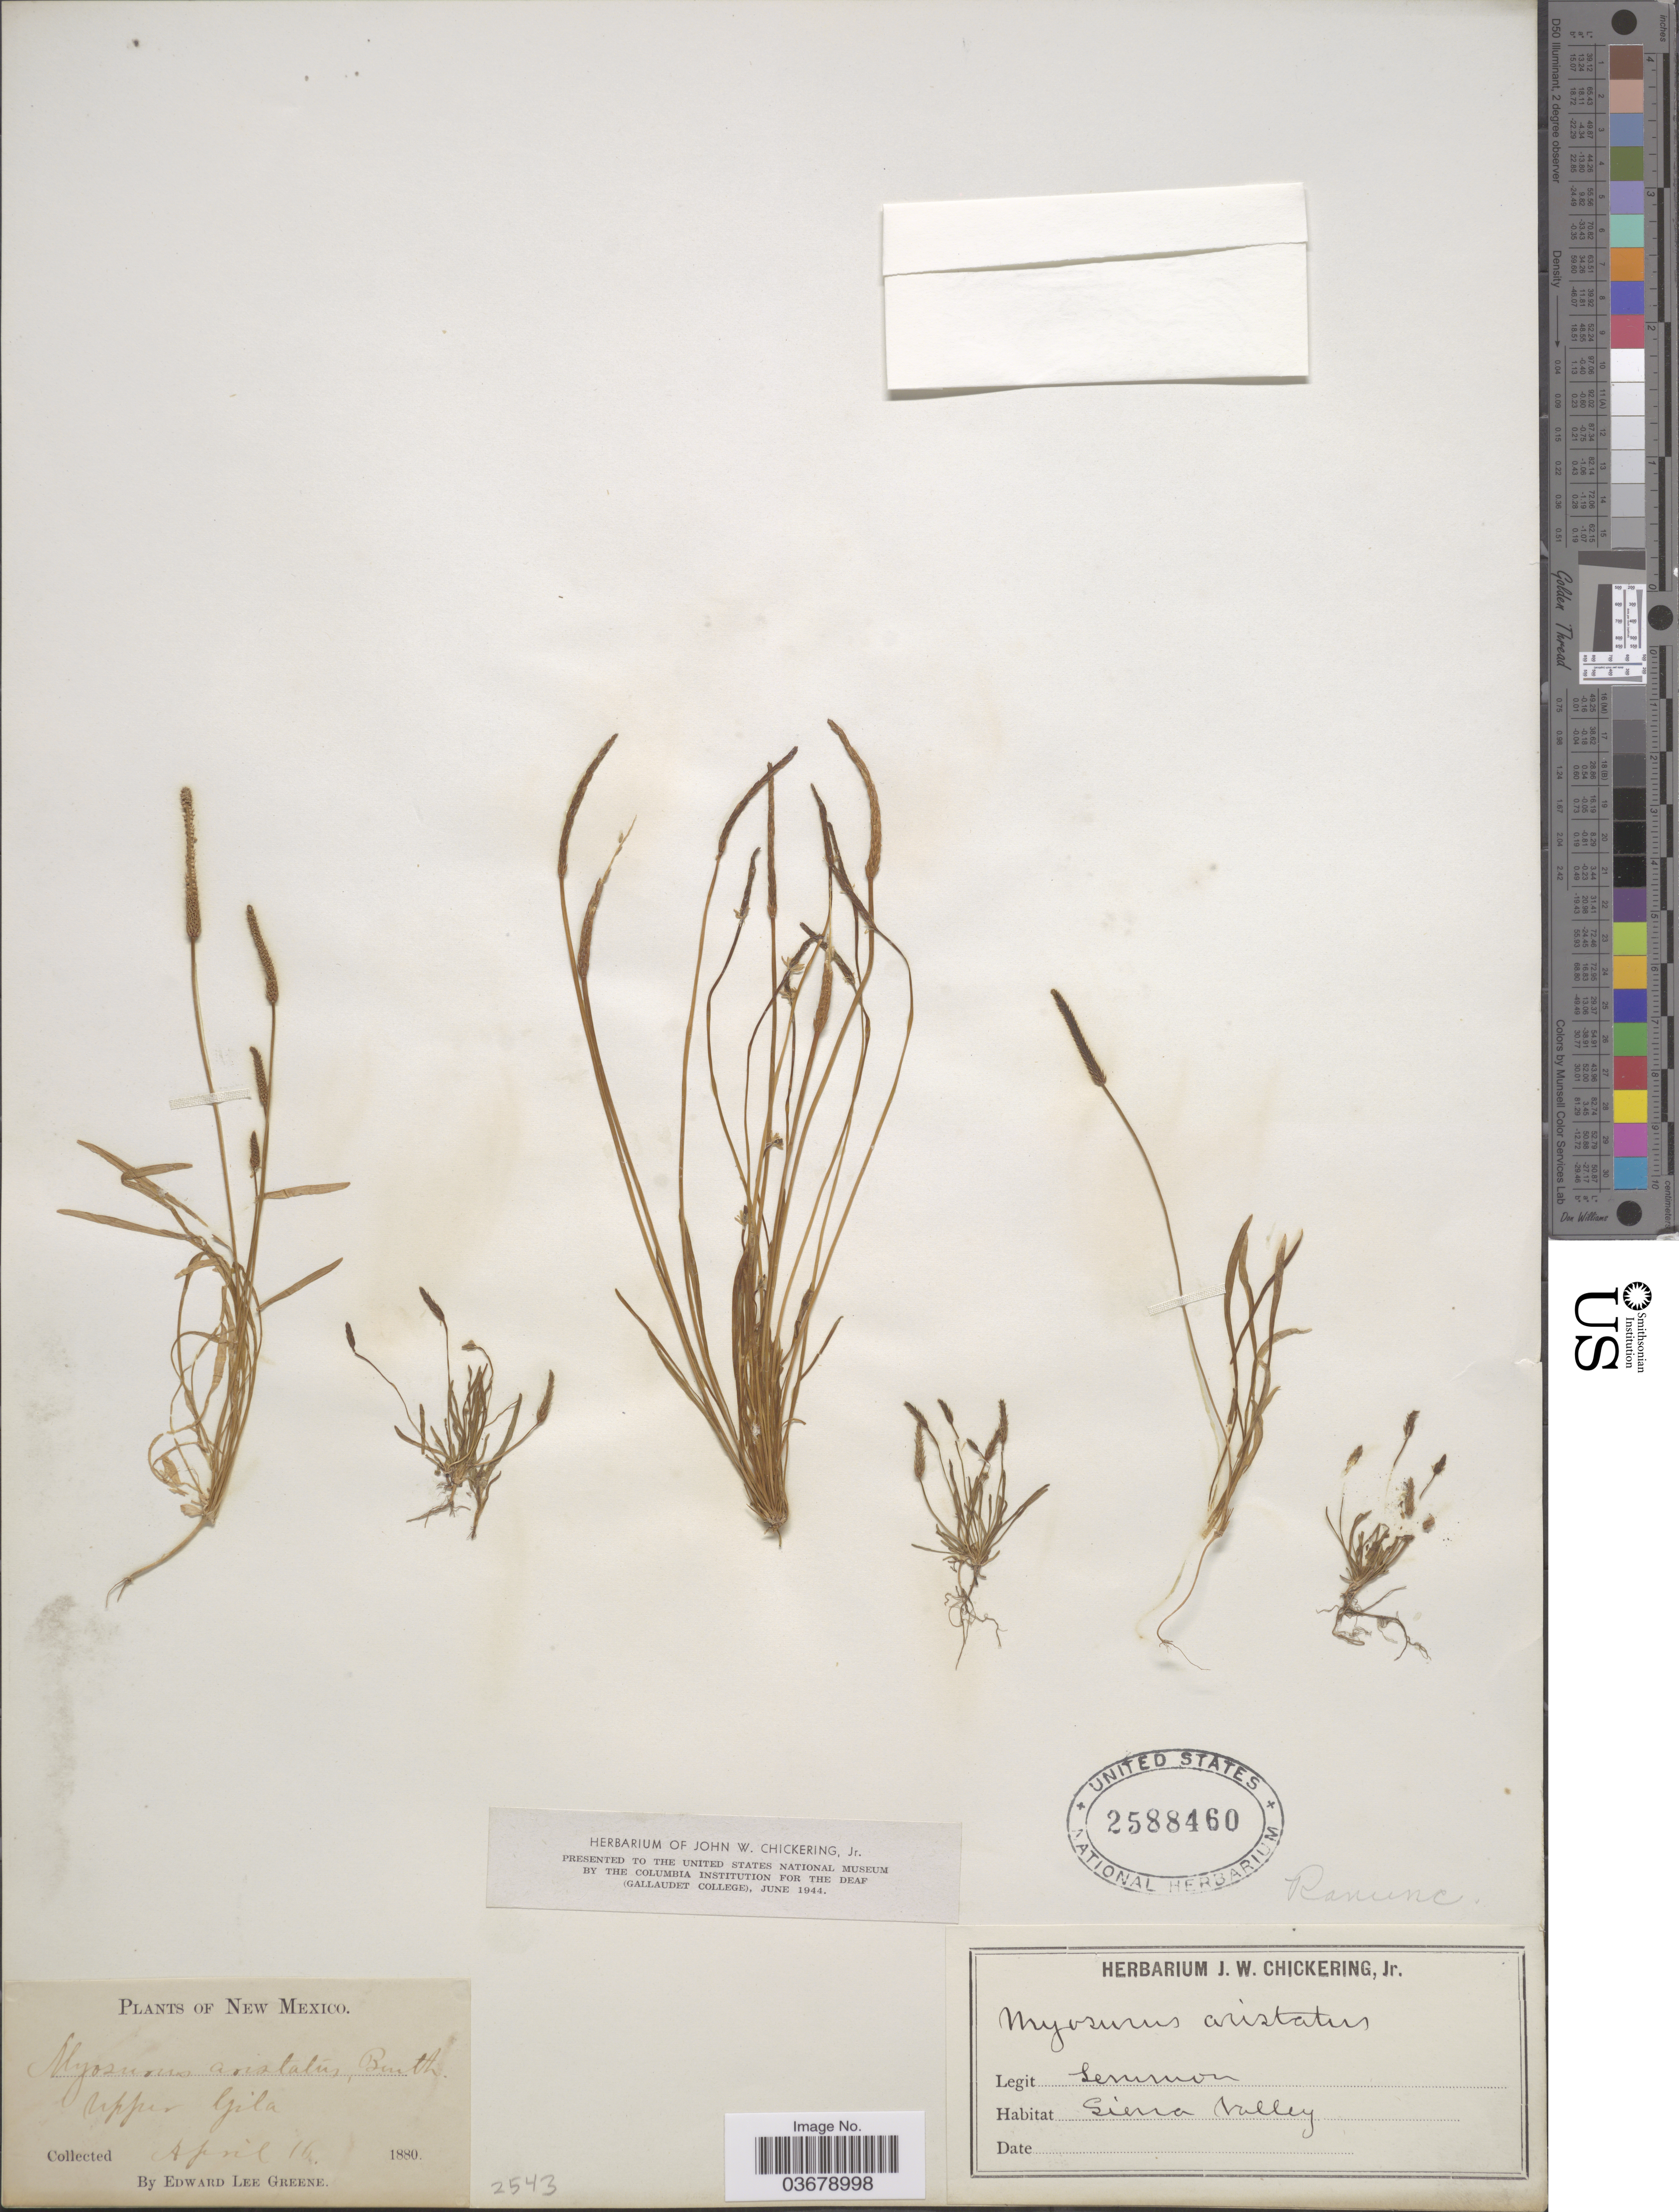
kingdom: Plantae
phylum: Tracheophyta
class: Magnoliopsida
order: Ranunculales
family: Ranunculaceae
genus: Myosurus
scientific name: Myosurus aristatus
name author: Benth.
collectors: E. L. Greene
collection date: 1880-04-16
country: United States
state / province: New Mexico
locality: Upper Gila.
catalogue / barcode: US 2588460